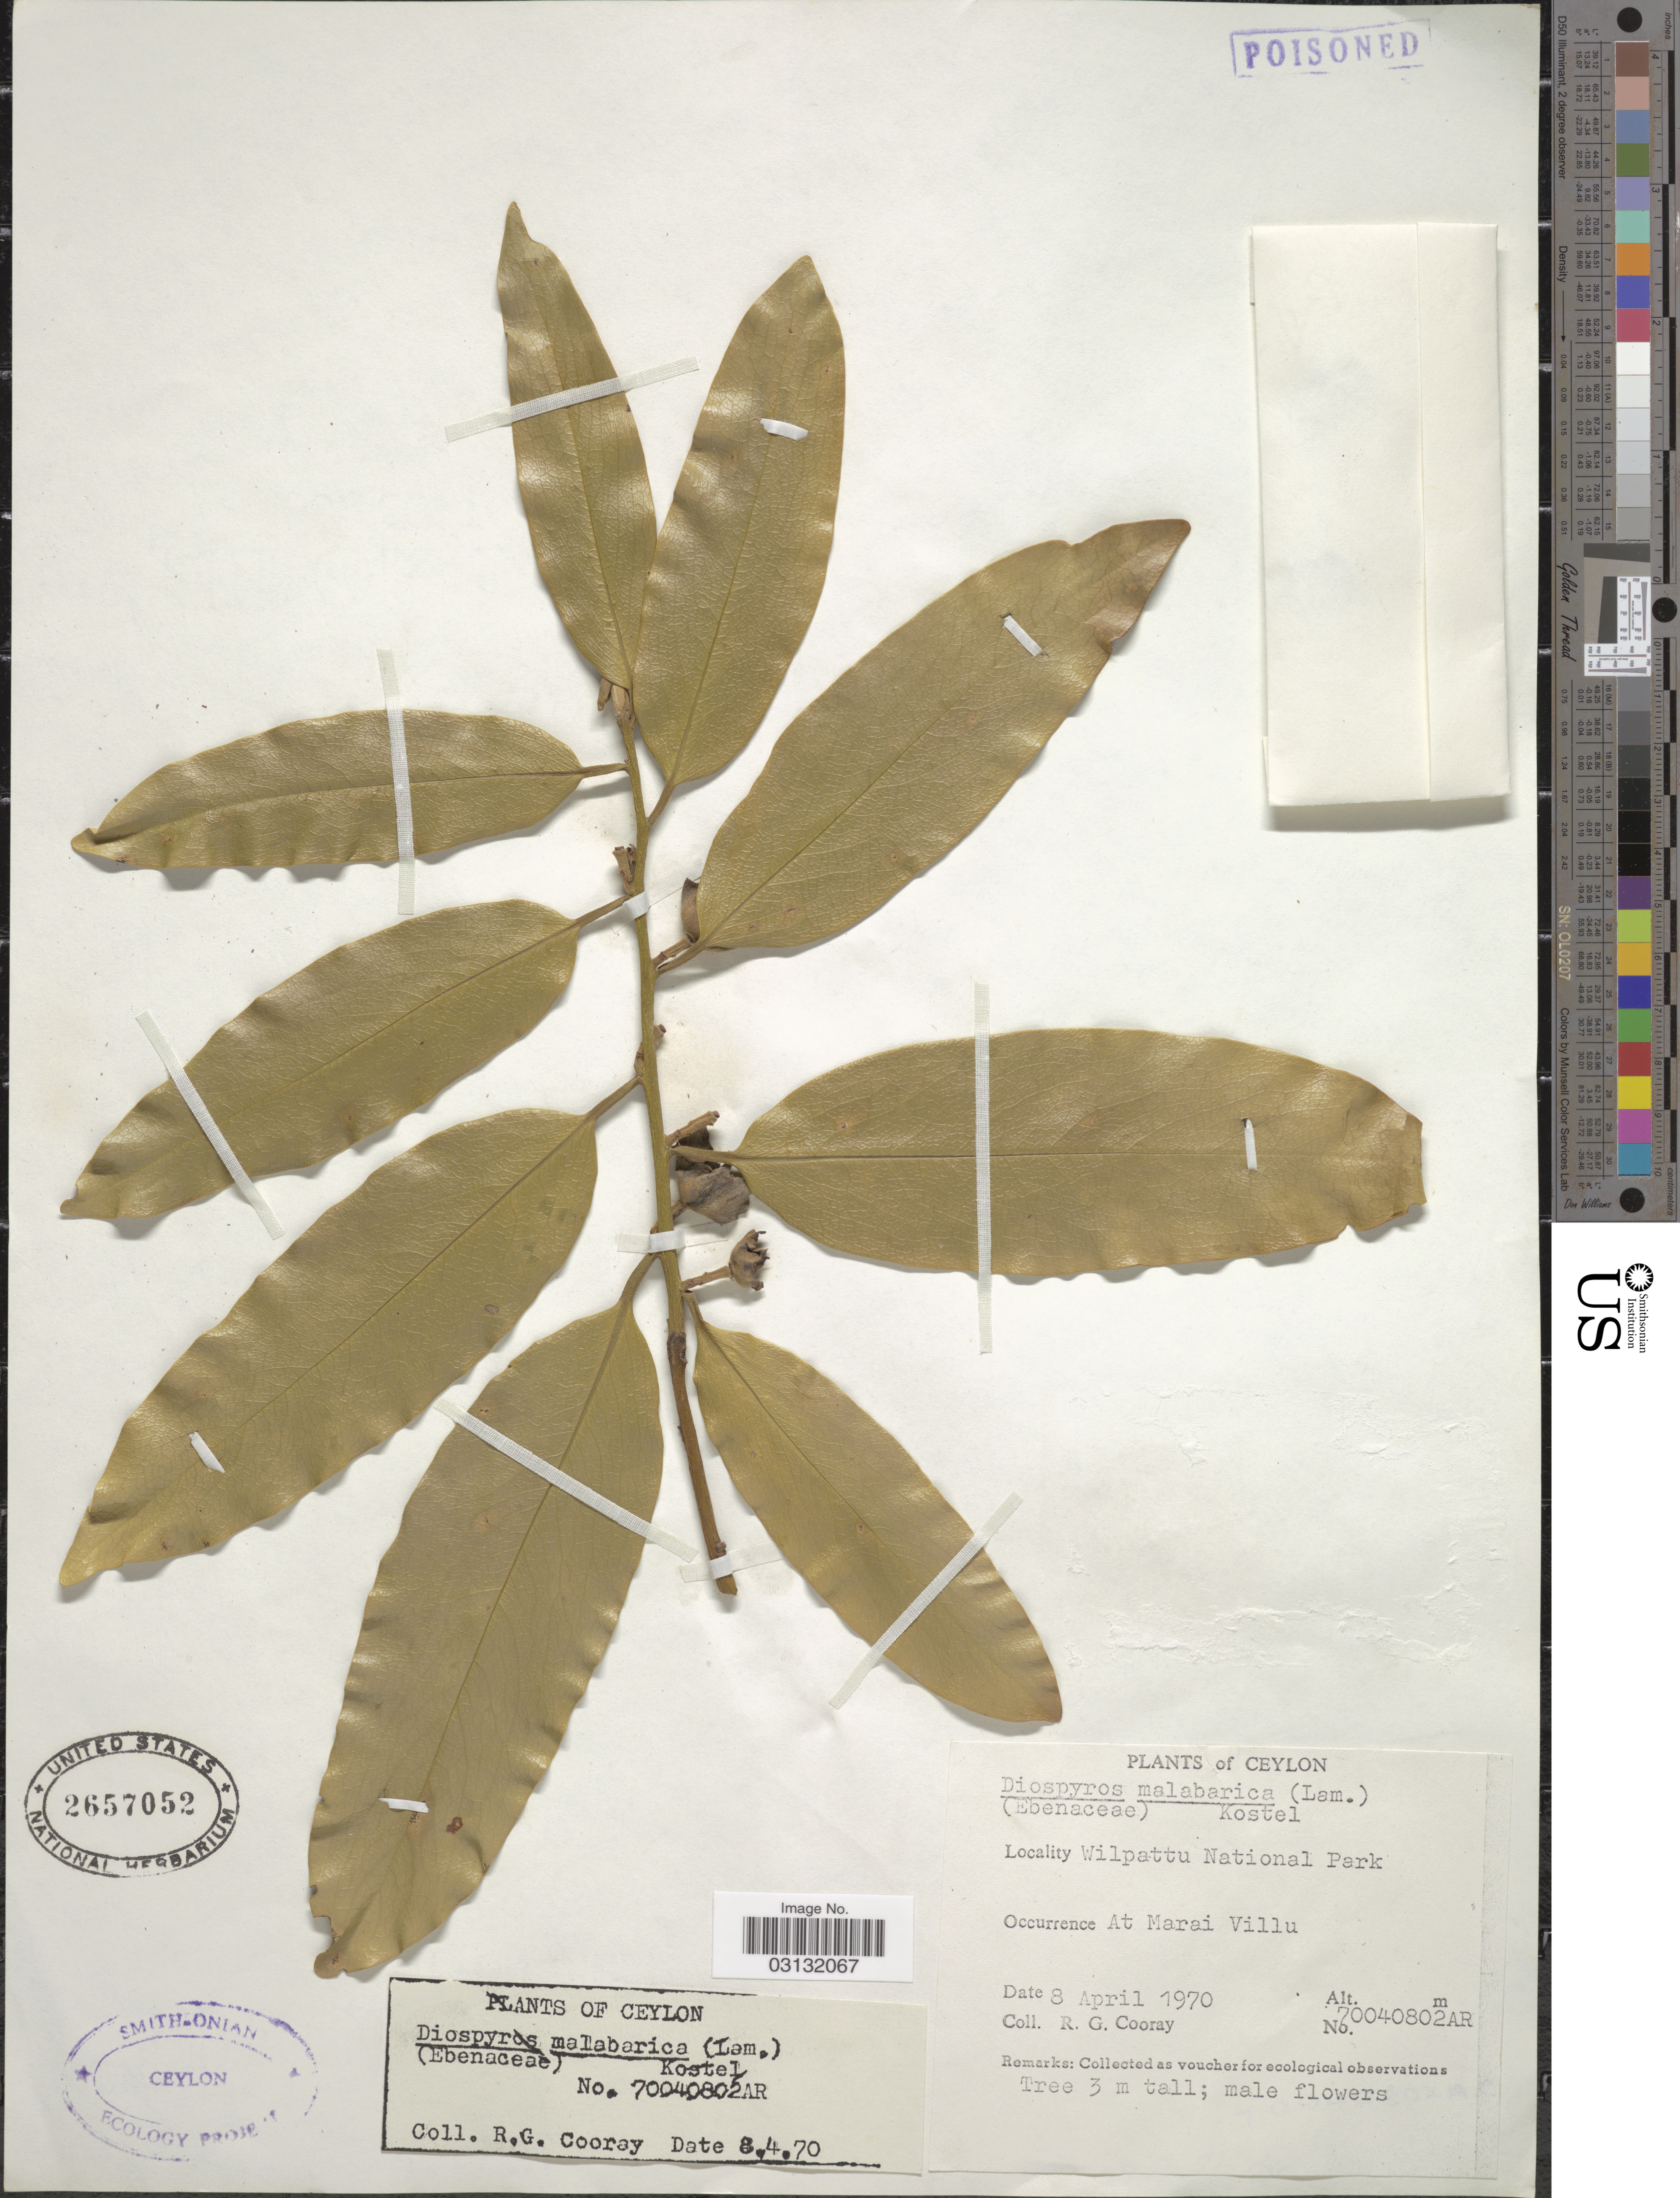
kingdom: Plantae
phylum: Tracheophyta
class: Magnoliopsida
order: Ericales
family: Ebenaceae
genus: Diospyros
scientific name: Diospyros malabarica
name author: (Desr.) Kostel.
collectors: R. Cooray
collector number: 70040802AR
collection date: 1970-04-08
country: Sri Lanka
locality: Ceylon, Wilpattu National Park, At Marai Villu.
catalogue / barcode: US 2657052